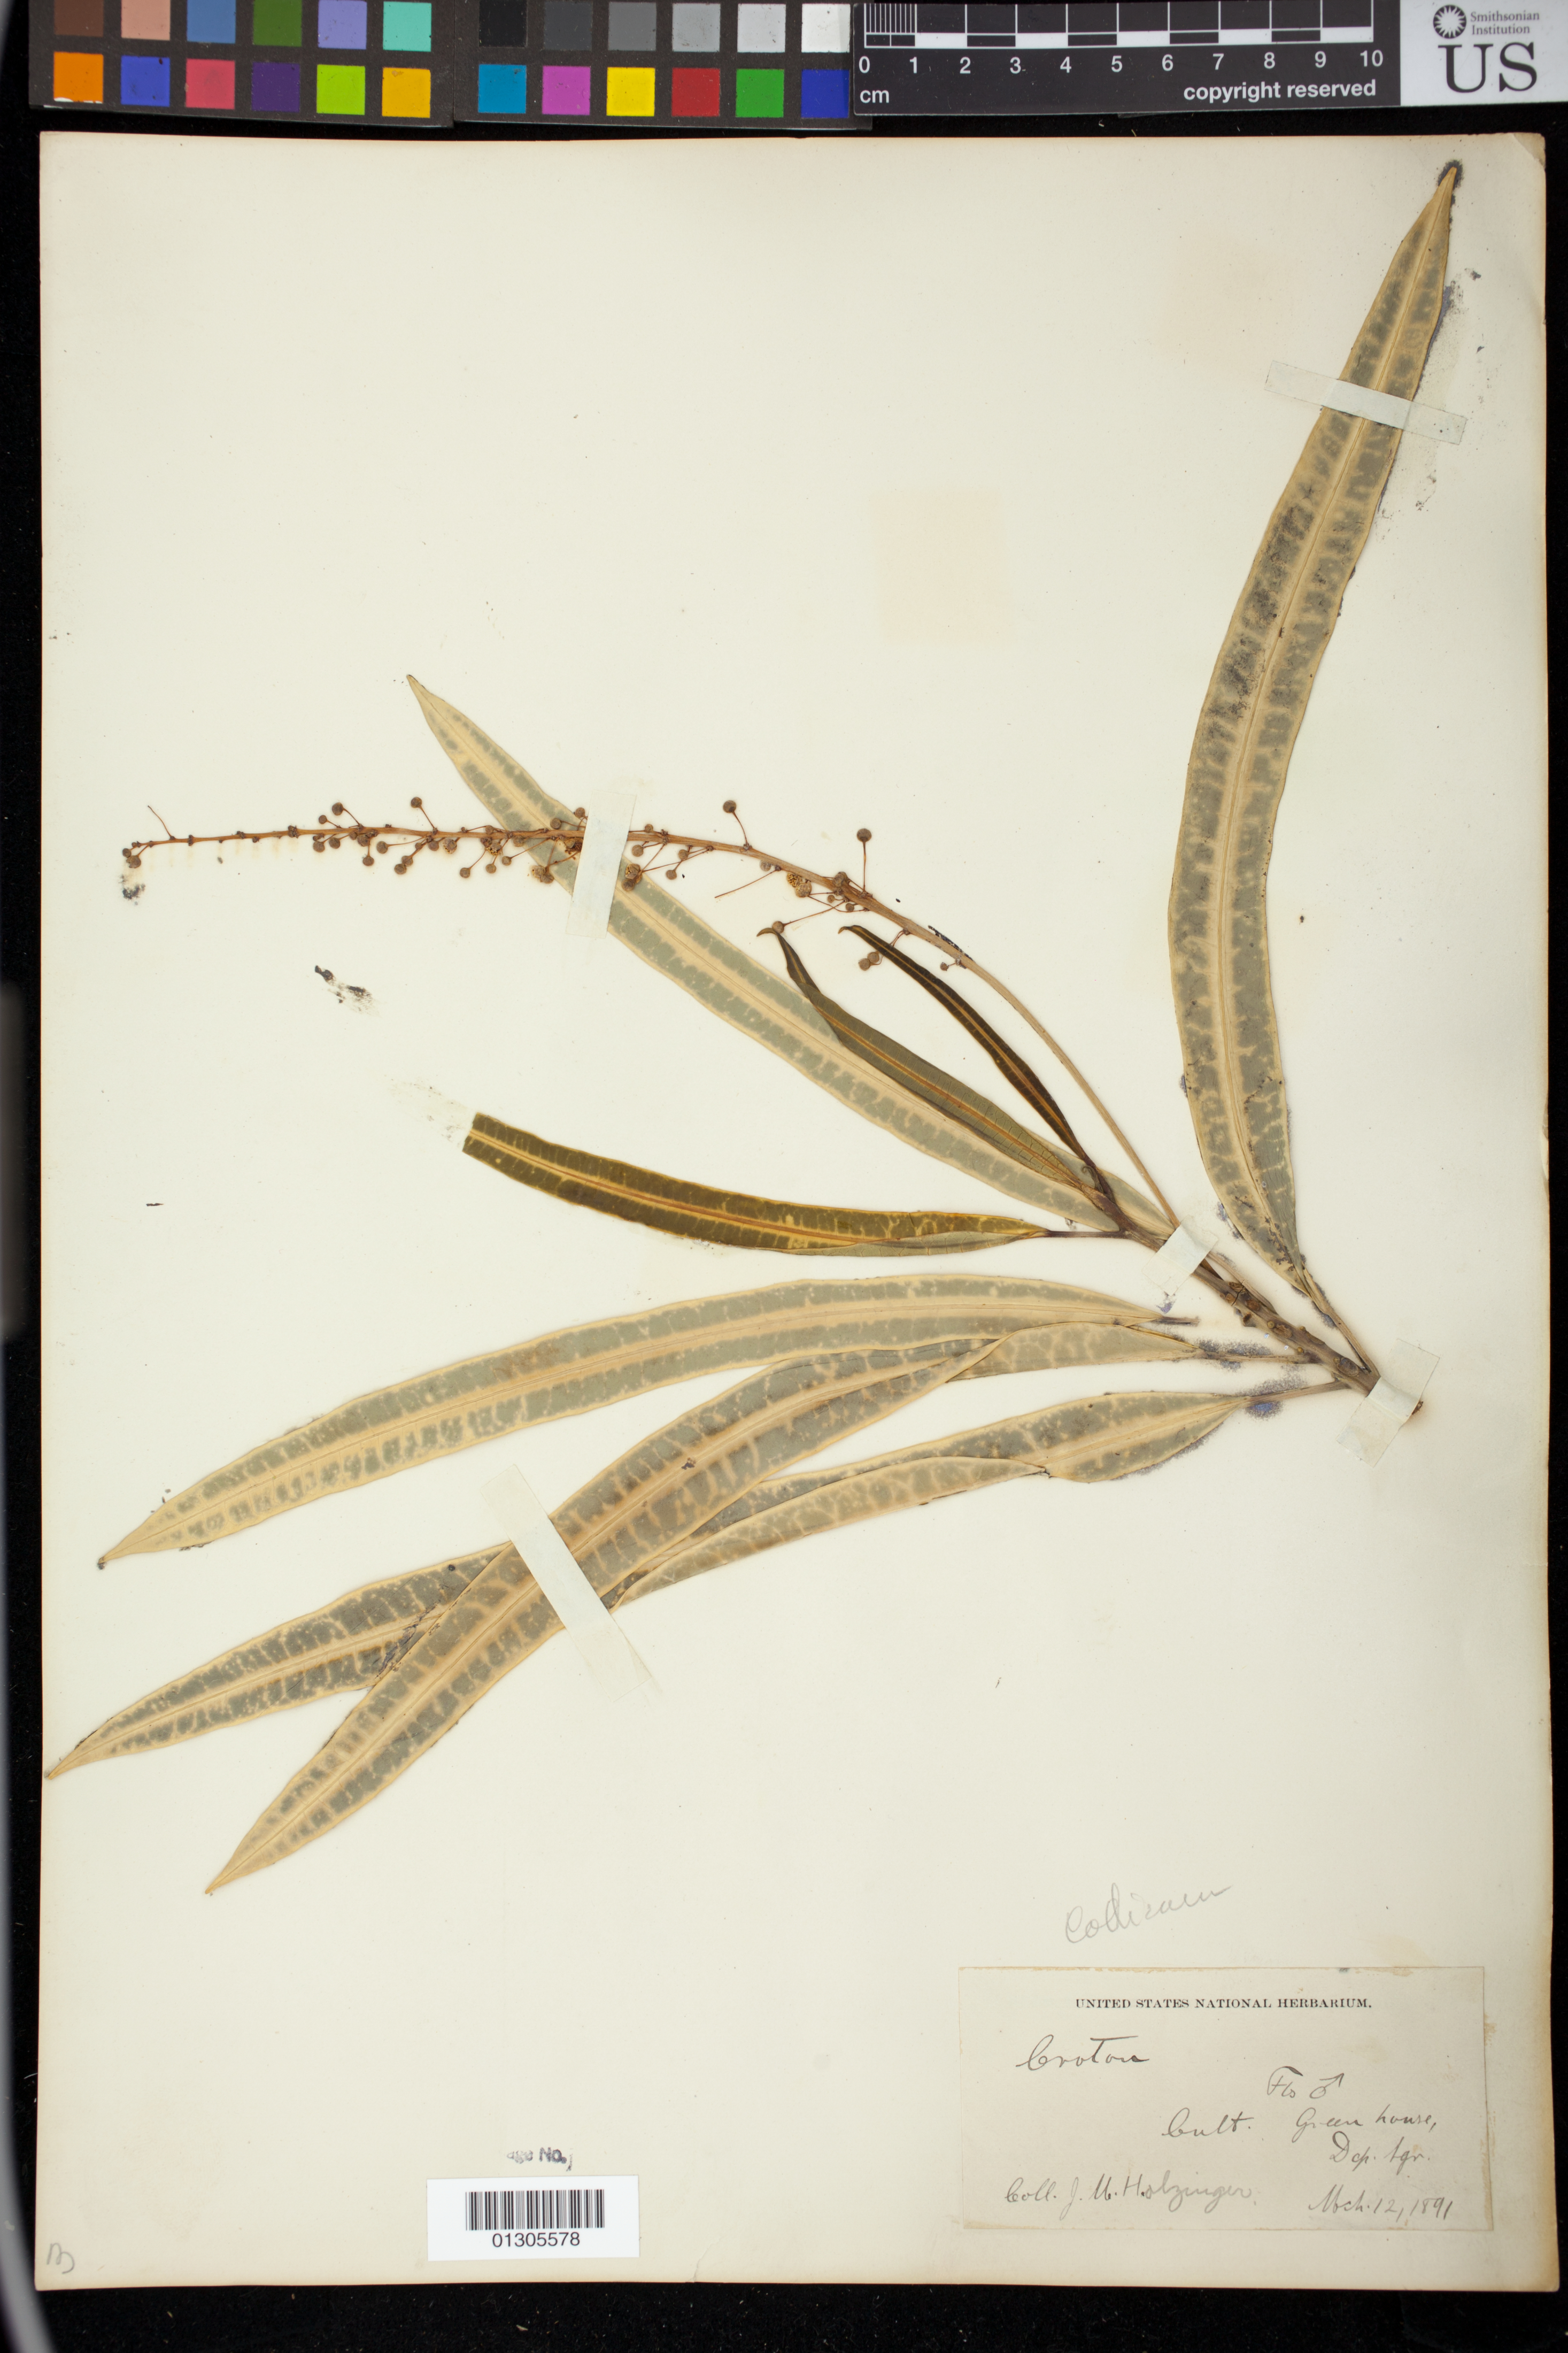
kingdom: Plantae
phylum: Tracheophyta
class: Magnoliopsida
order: Malpighiales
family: Euphorbiaceae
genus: Codiaeum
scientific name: Codiaeum sp.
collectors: J. M. Holzinger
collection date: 1891-03-12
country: United States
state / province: District of Columbia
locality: Cult. Green house, Dep. Agr.